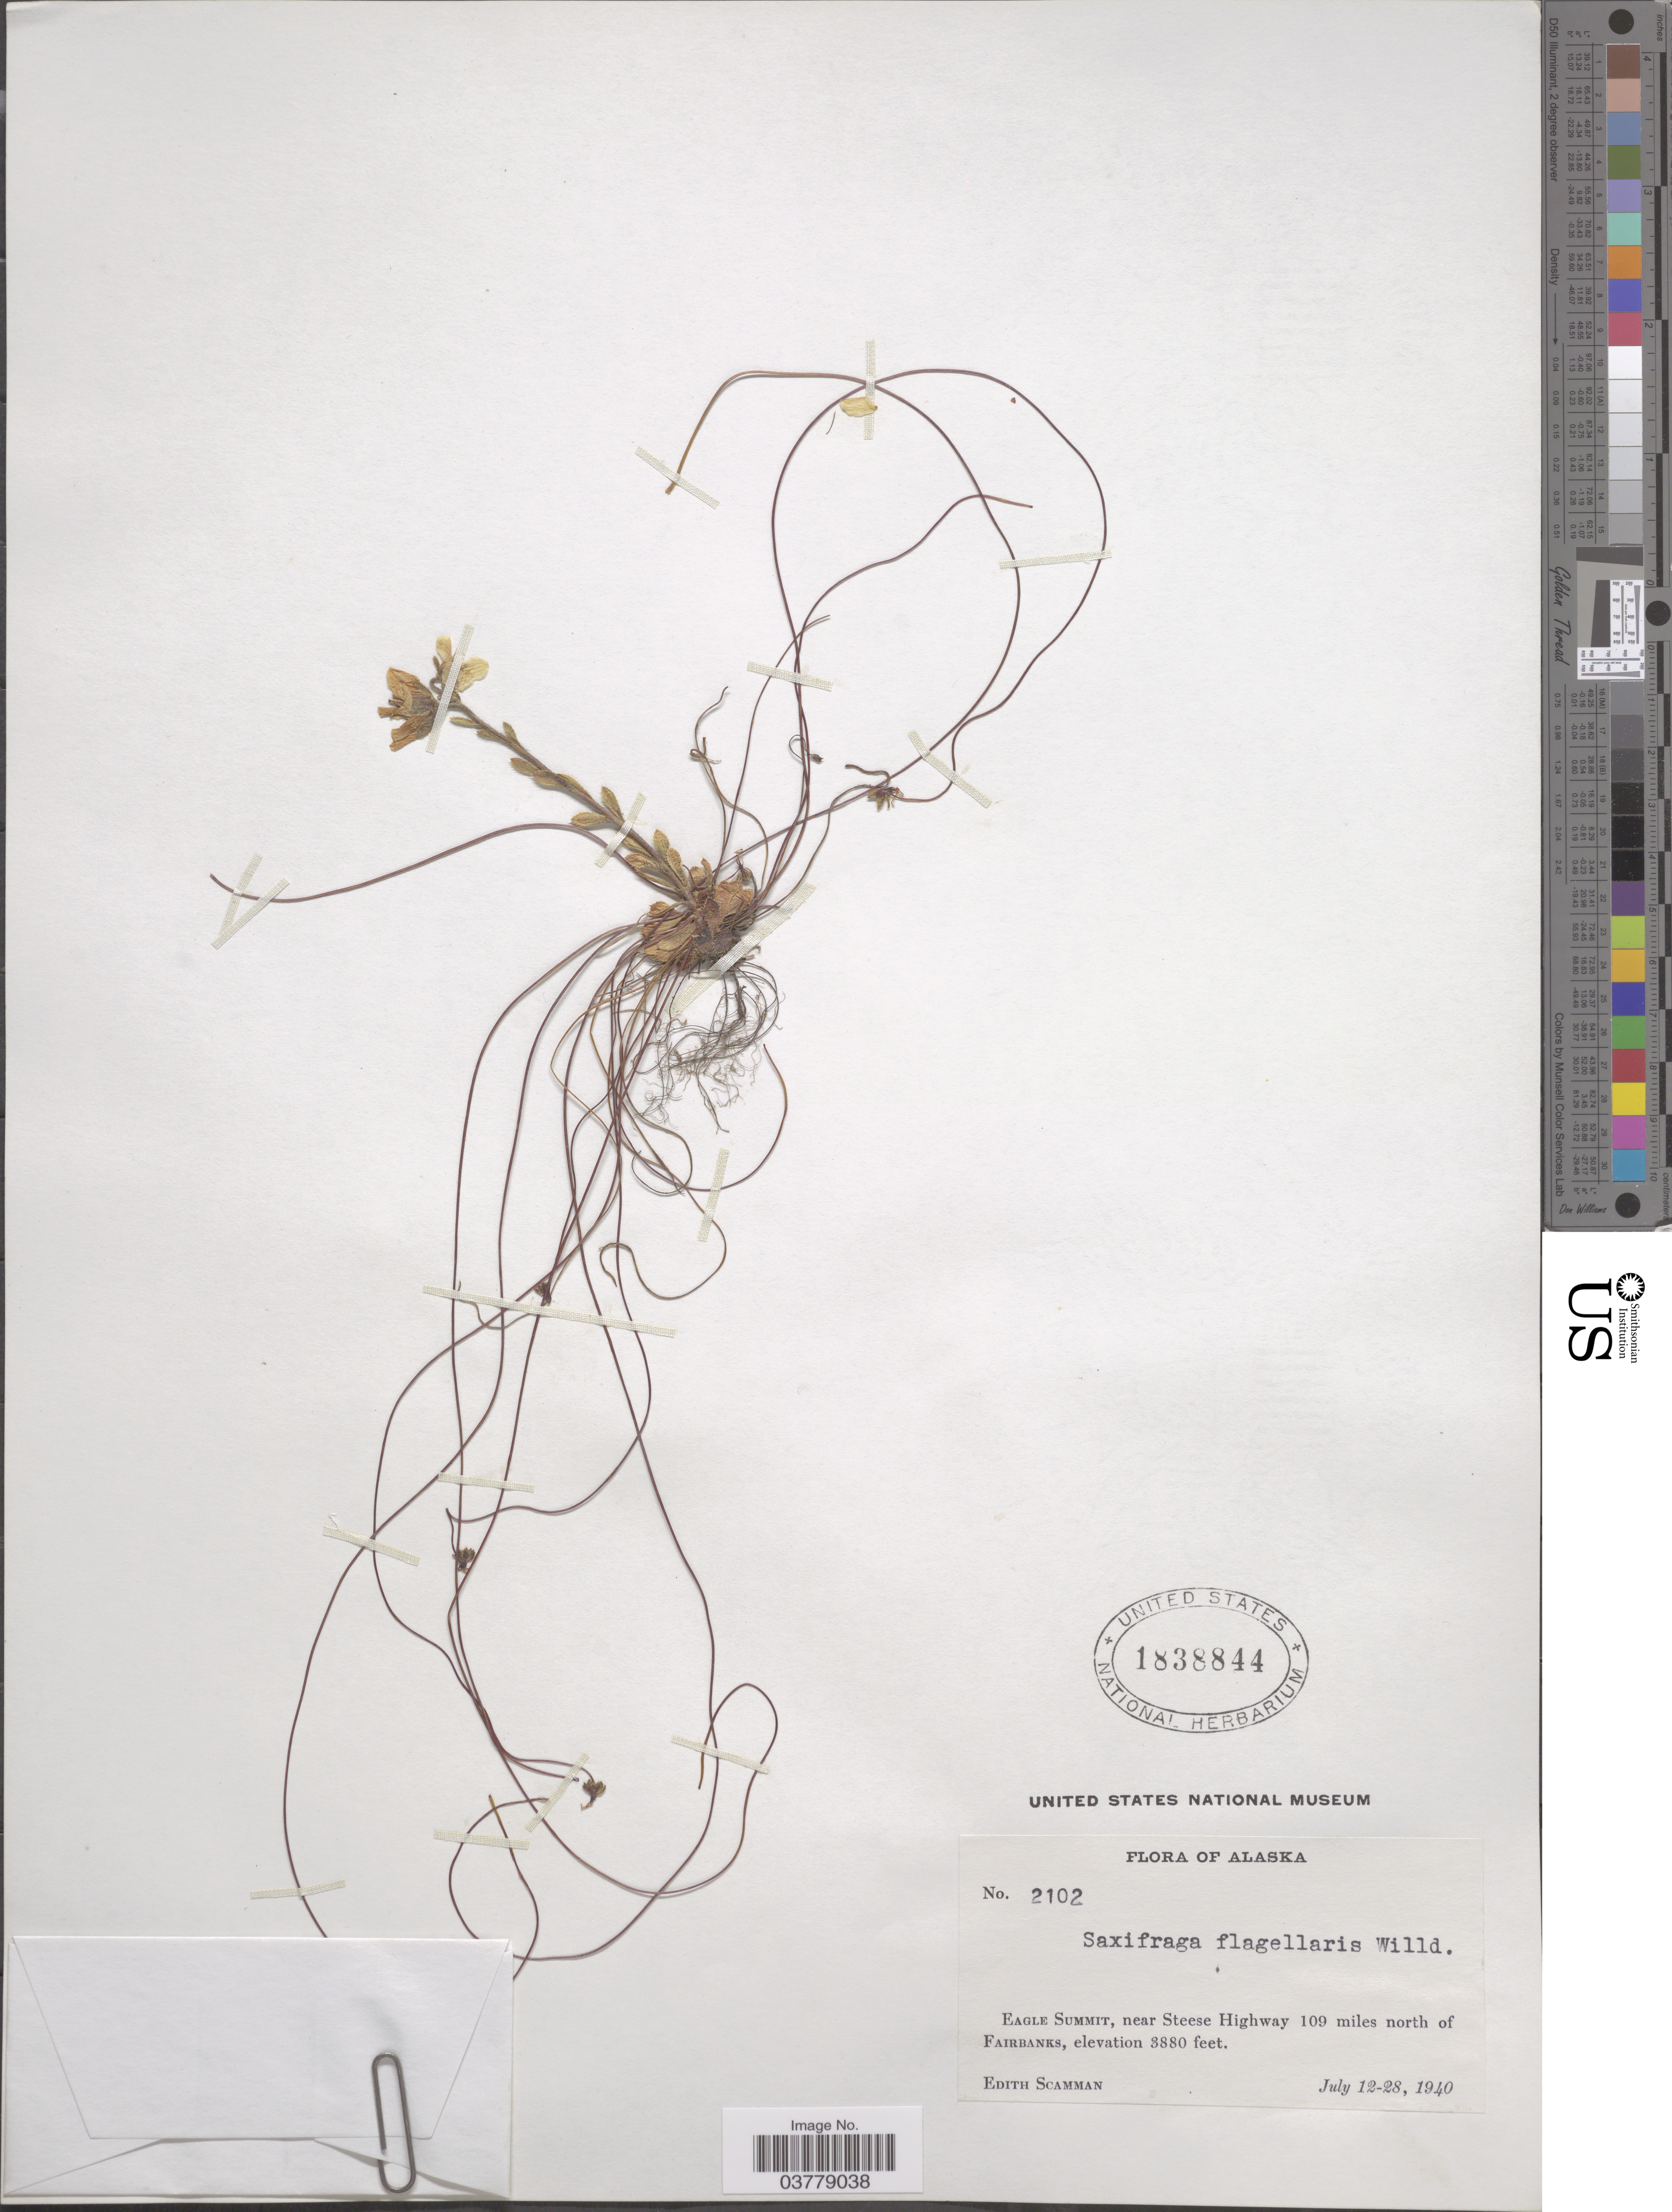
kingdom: Plantae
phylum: Tracheophyta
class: Magnoliopsida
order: Saxifragales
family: Saxifragaceae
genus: Saxifraga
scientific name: Saxifraga flagellaris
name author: Willd. ex Sternb.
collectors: E. Scamman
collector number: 2102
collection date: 1940-07-12/1940-07-28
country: United States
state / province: Alaska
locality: Eagle Summit, near Steese Highway 109 miles north of Fairbanks.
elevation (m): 1183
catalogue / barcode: US 1838844